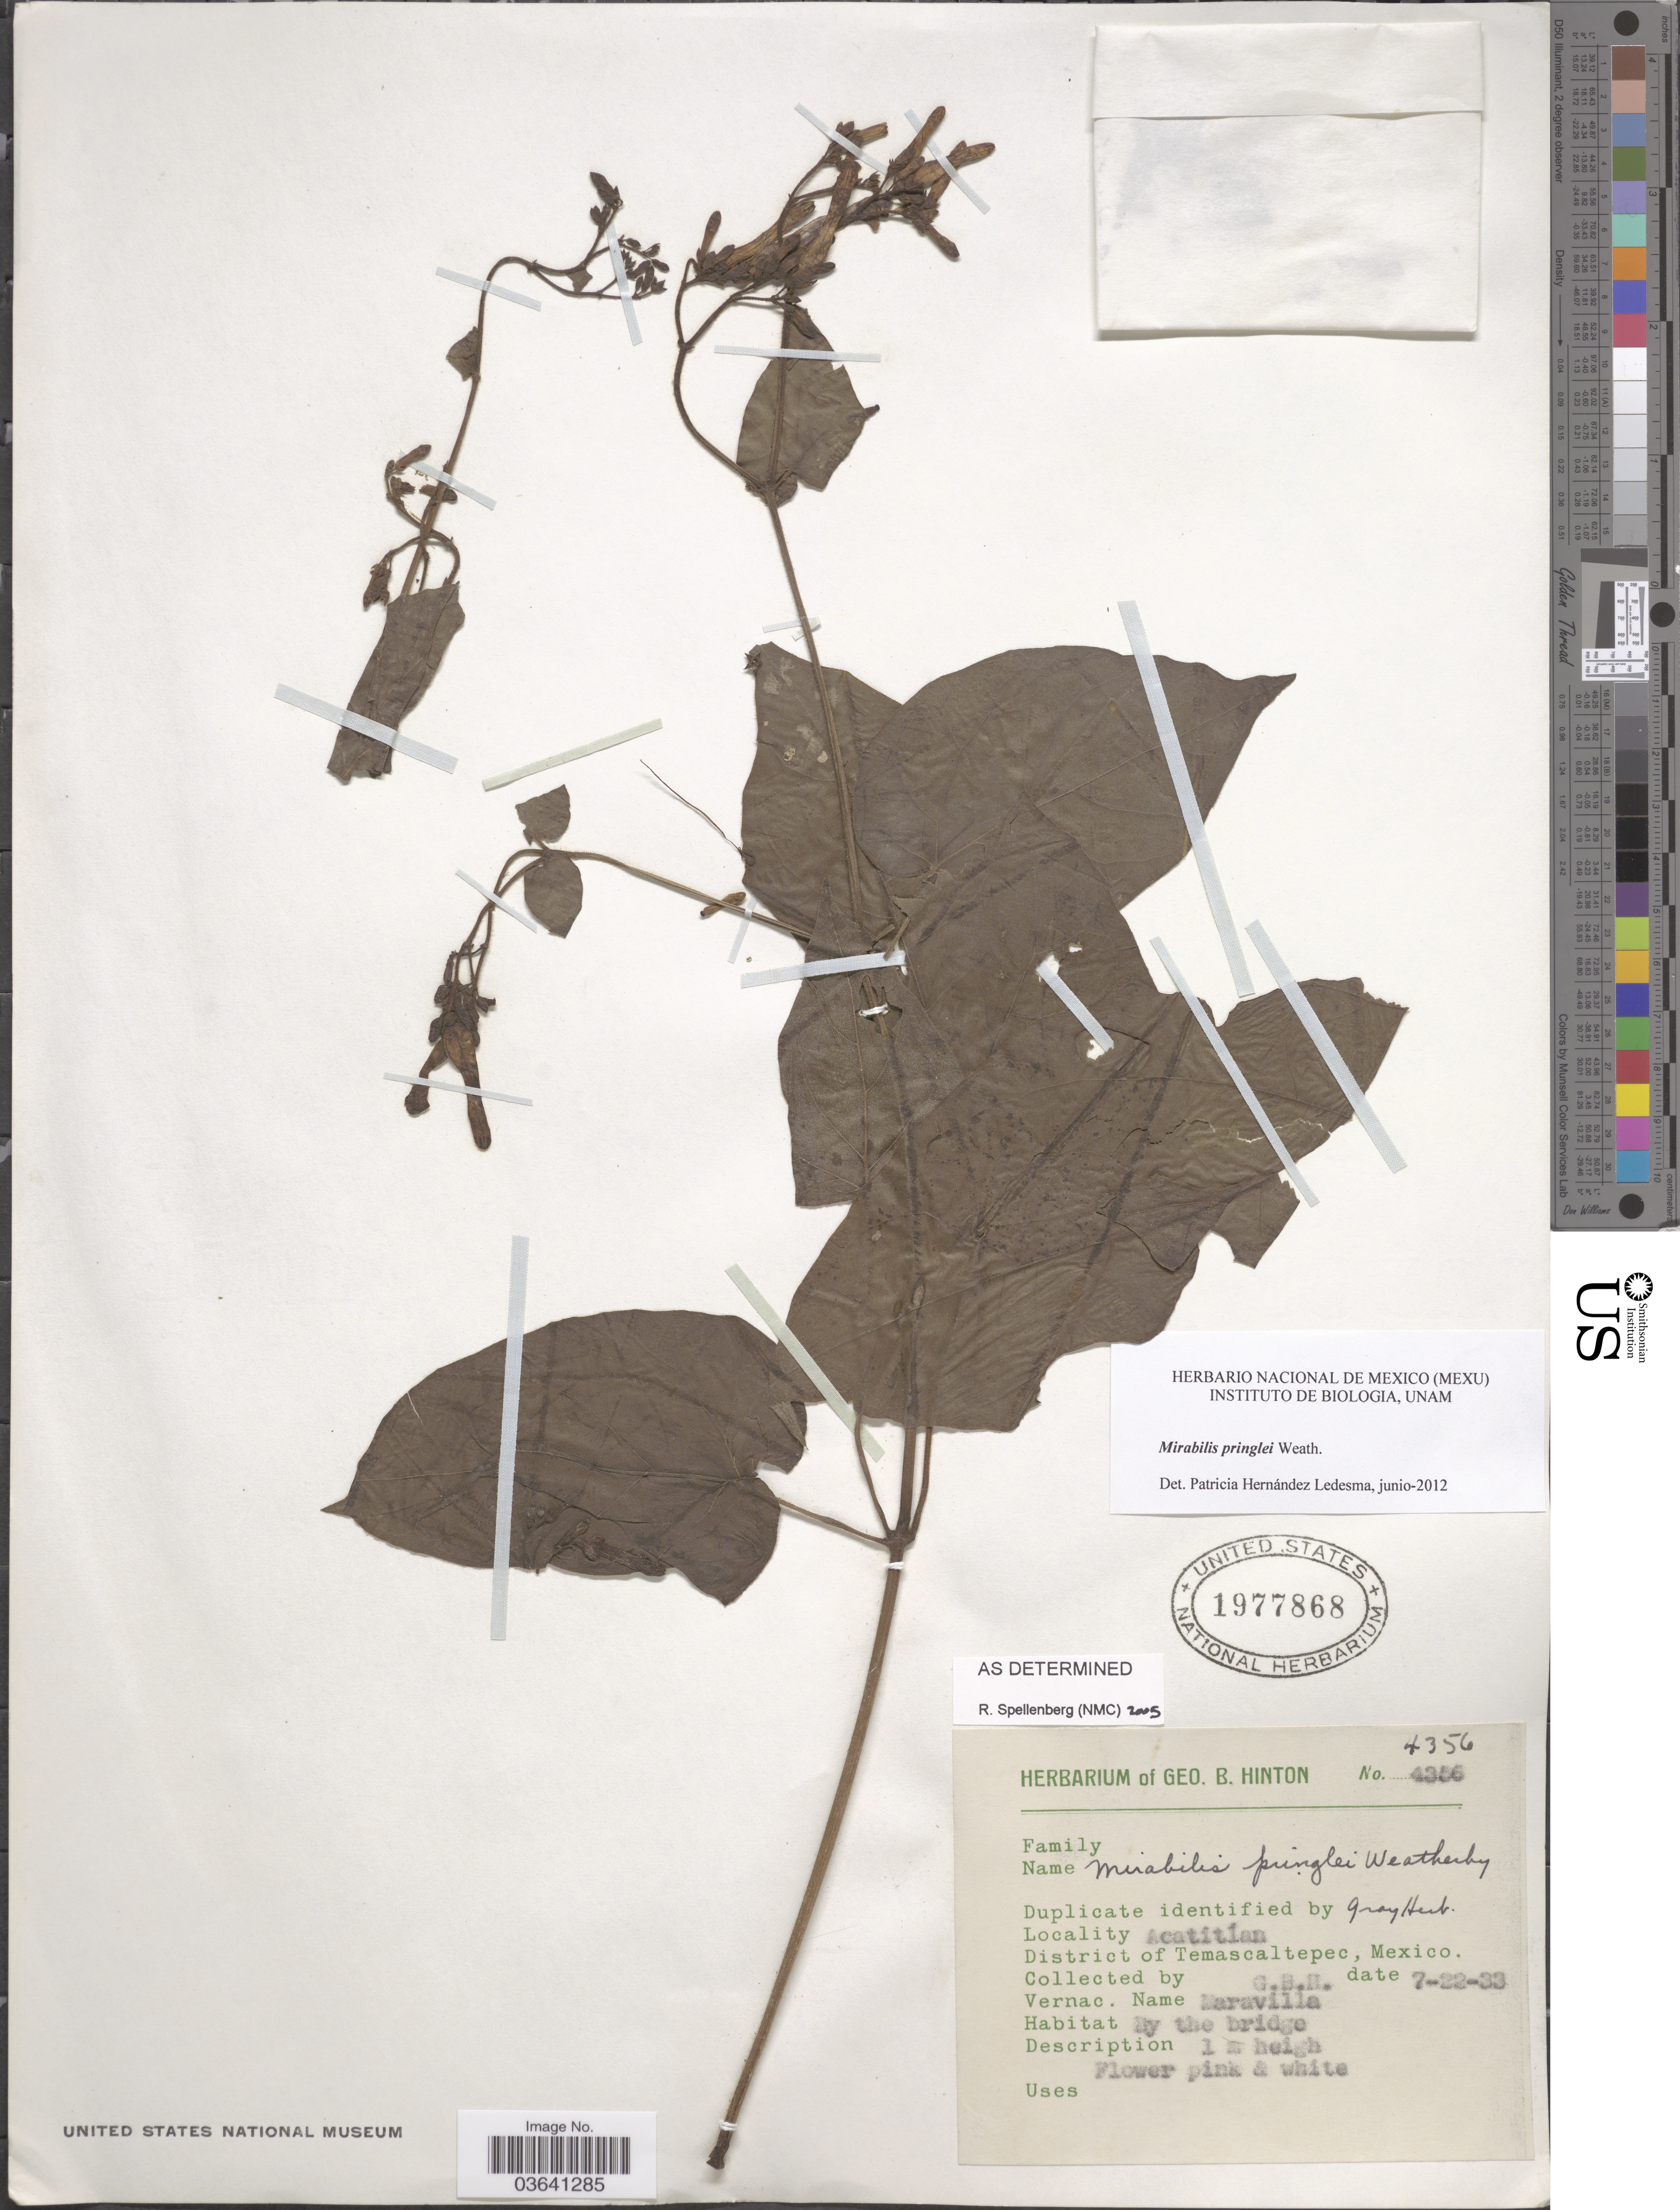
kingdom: Plantae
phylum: Tracheophyta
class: Magnoliopsida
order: Caryophyllales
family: Nyctaginaceae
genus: Mirabilis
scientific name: Mirabilis pringlei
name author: Weath.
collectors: G. B. Hinton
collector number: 4356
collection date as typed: Transcribed d/m/y: 22/7/33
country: Mexico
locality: Acatitlan. District of Temascaltepec.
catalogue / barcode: US 1977868